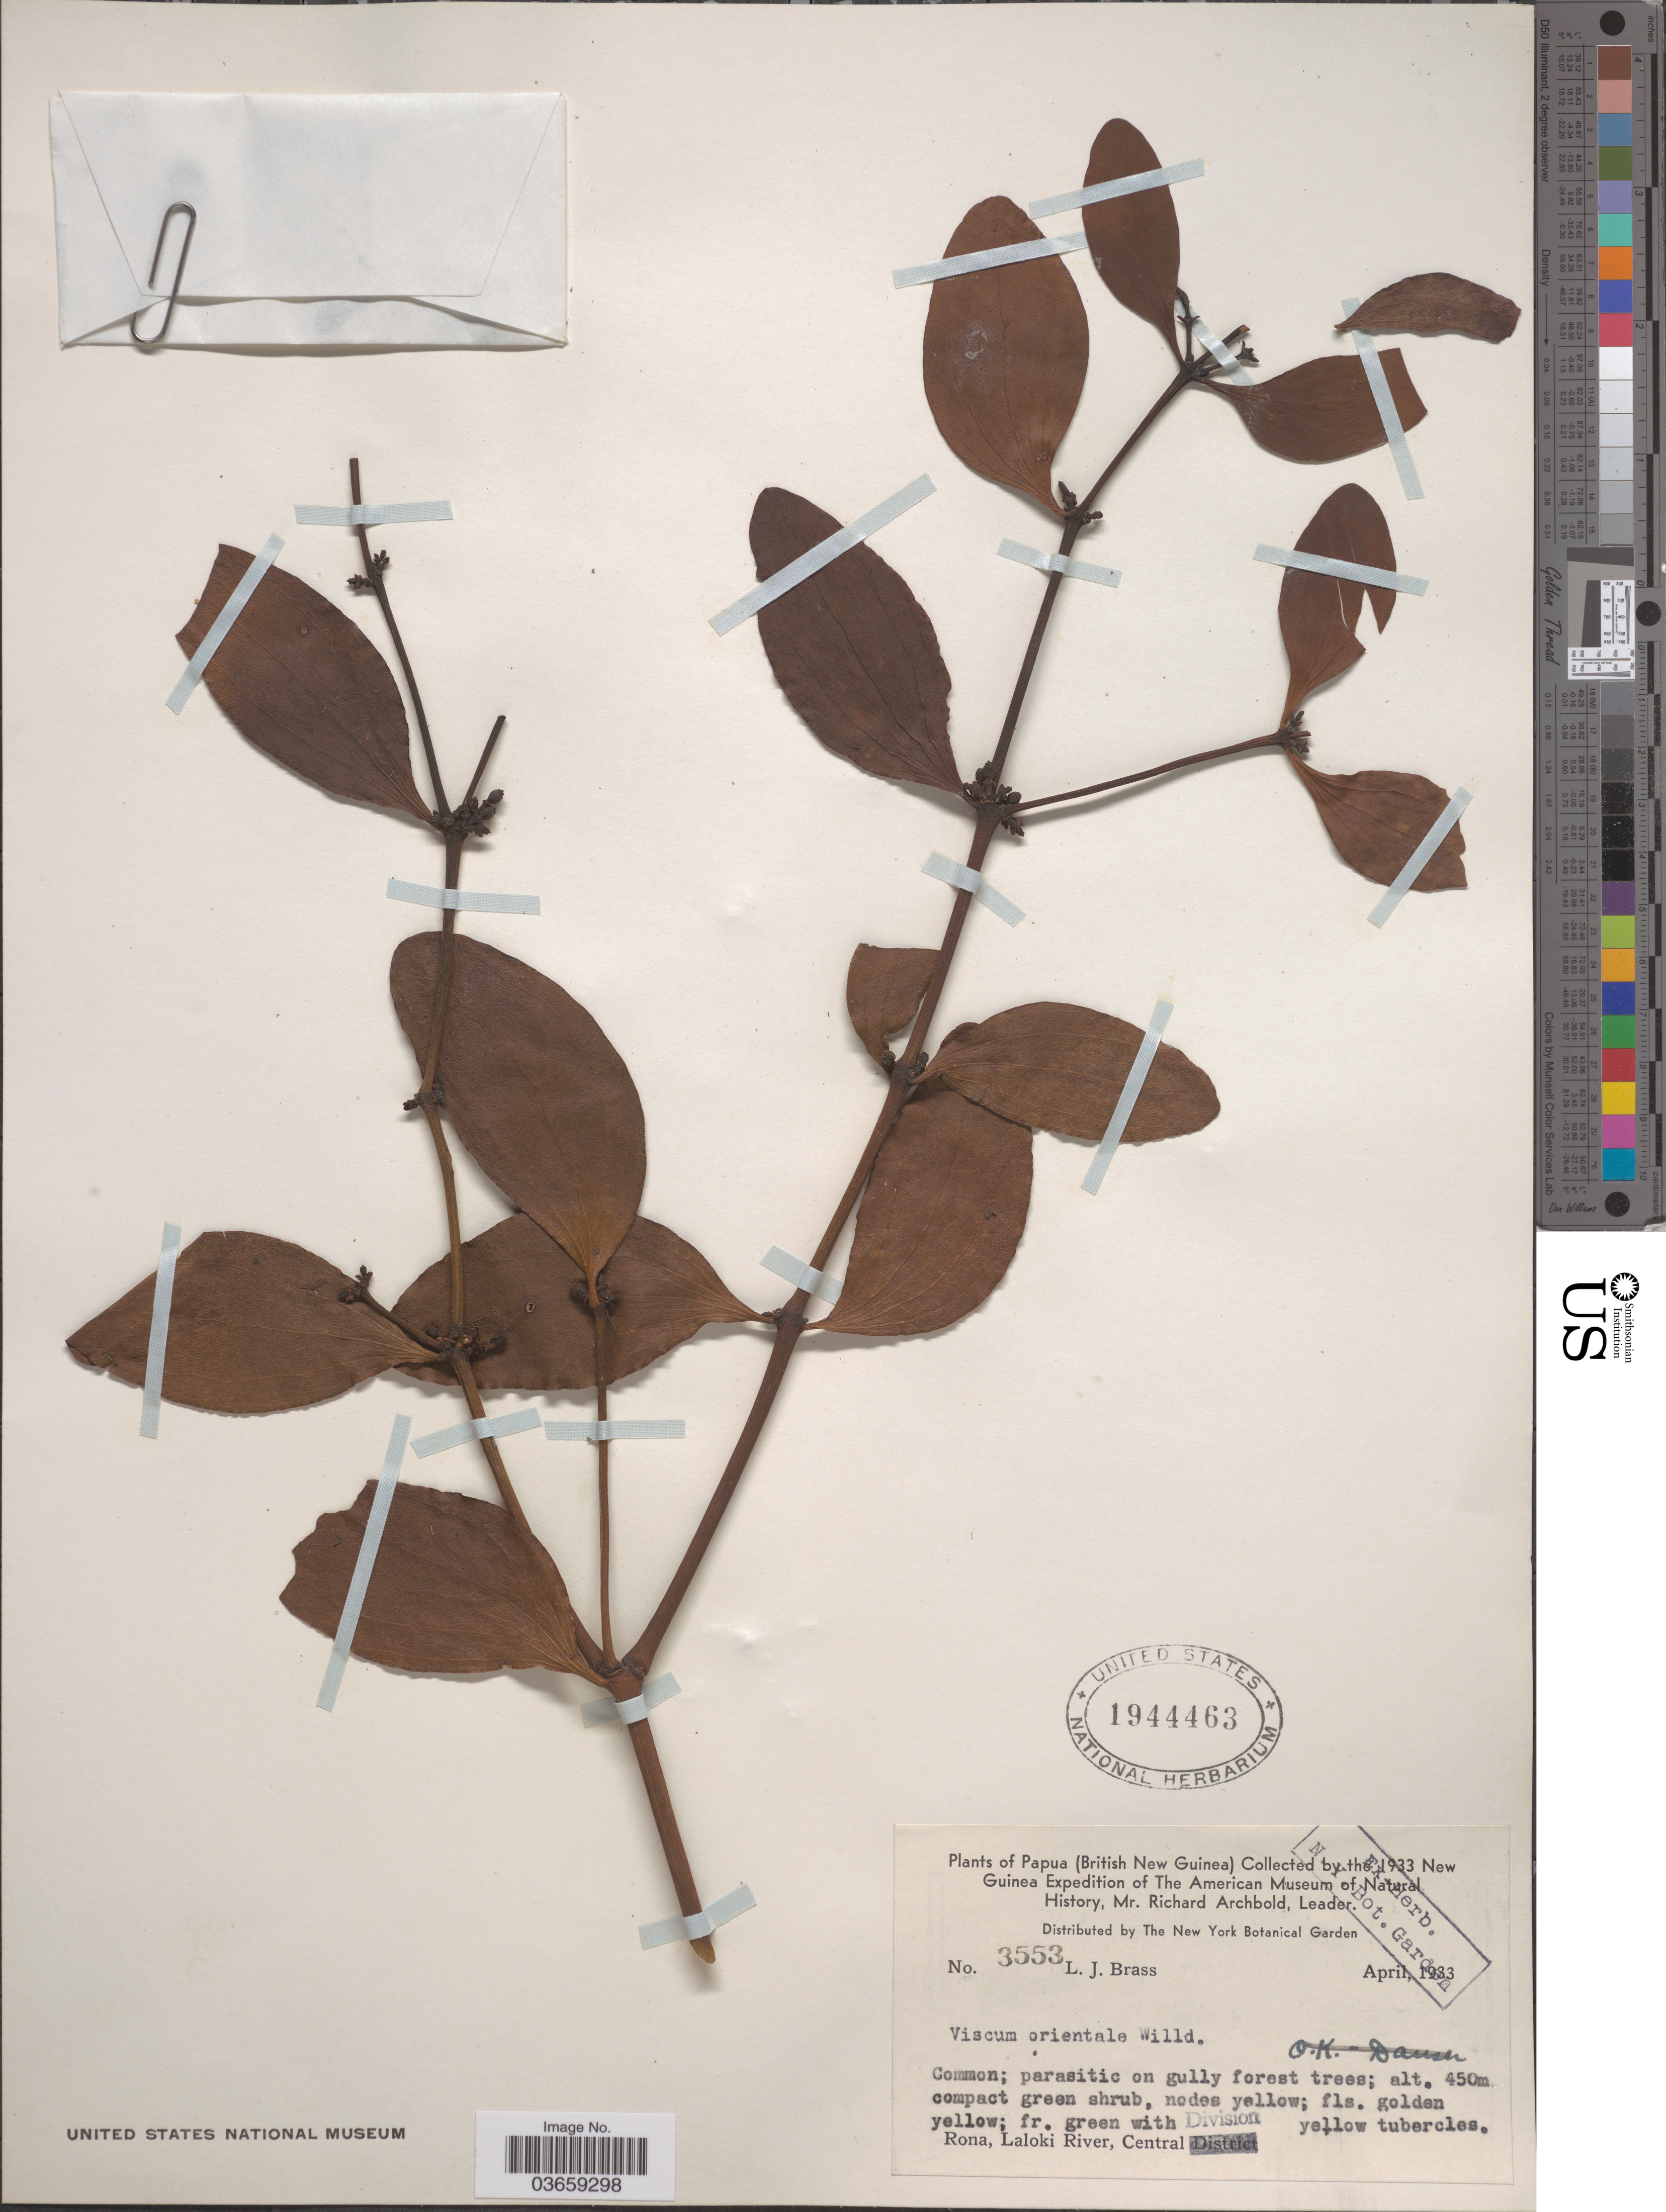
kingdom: Plantae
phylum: Tracheophyta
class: Magnoliopsida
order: Santalales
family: Viscaceae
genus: Viscum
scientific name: Viscum orientale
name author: DC.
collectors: L. J. Brass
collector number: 3553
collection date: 1933-04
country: Papua New Guinea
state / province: Central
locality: Papua (British New Guinea). Rona, Laloki River, Central.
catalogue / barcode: US 1944463